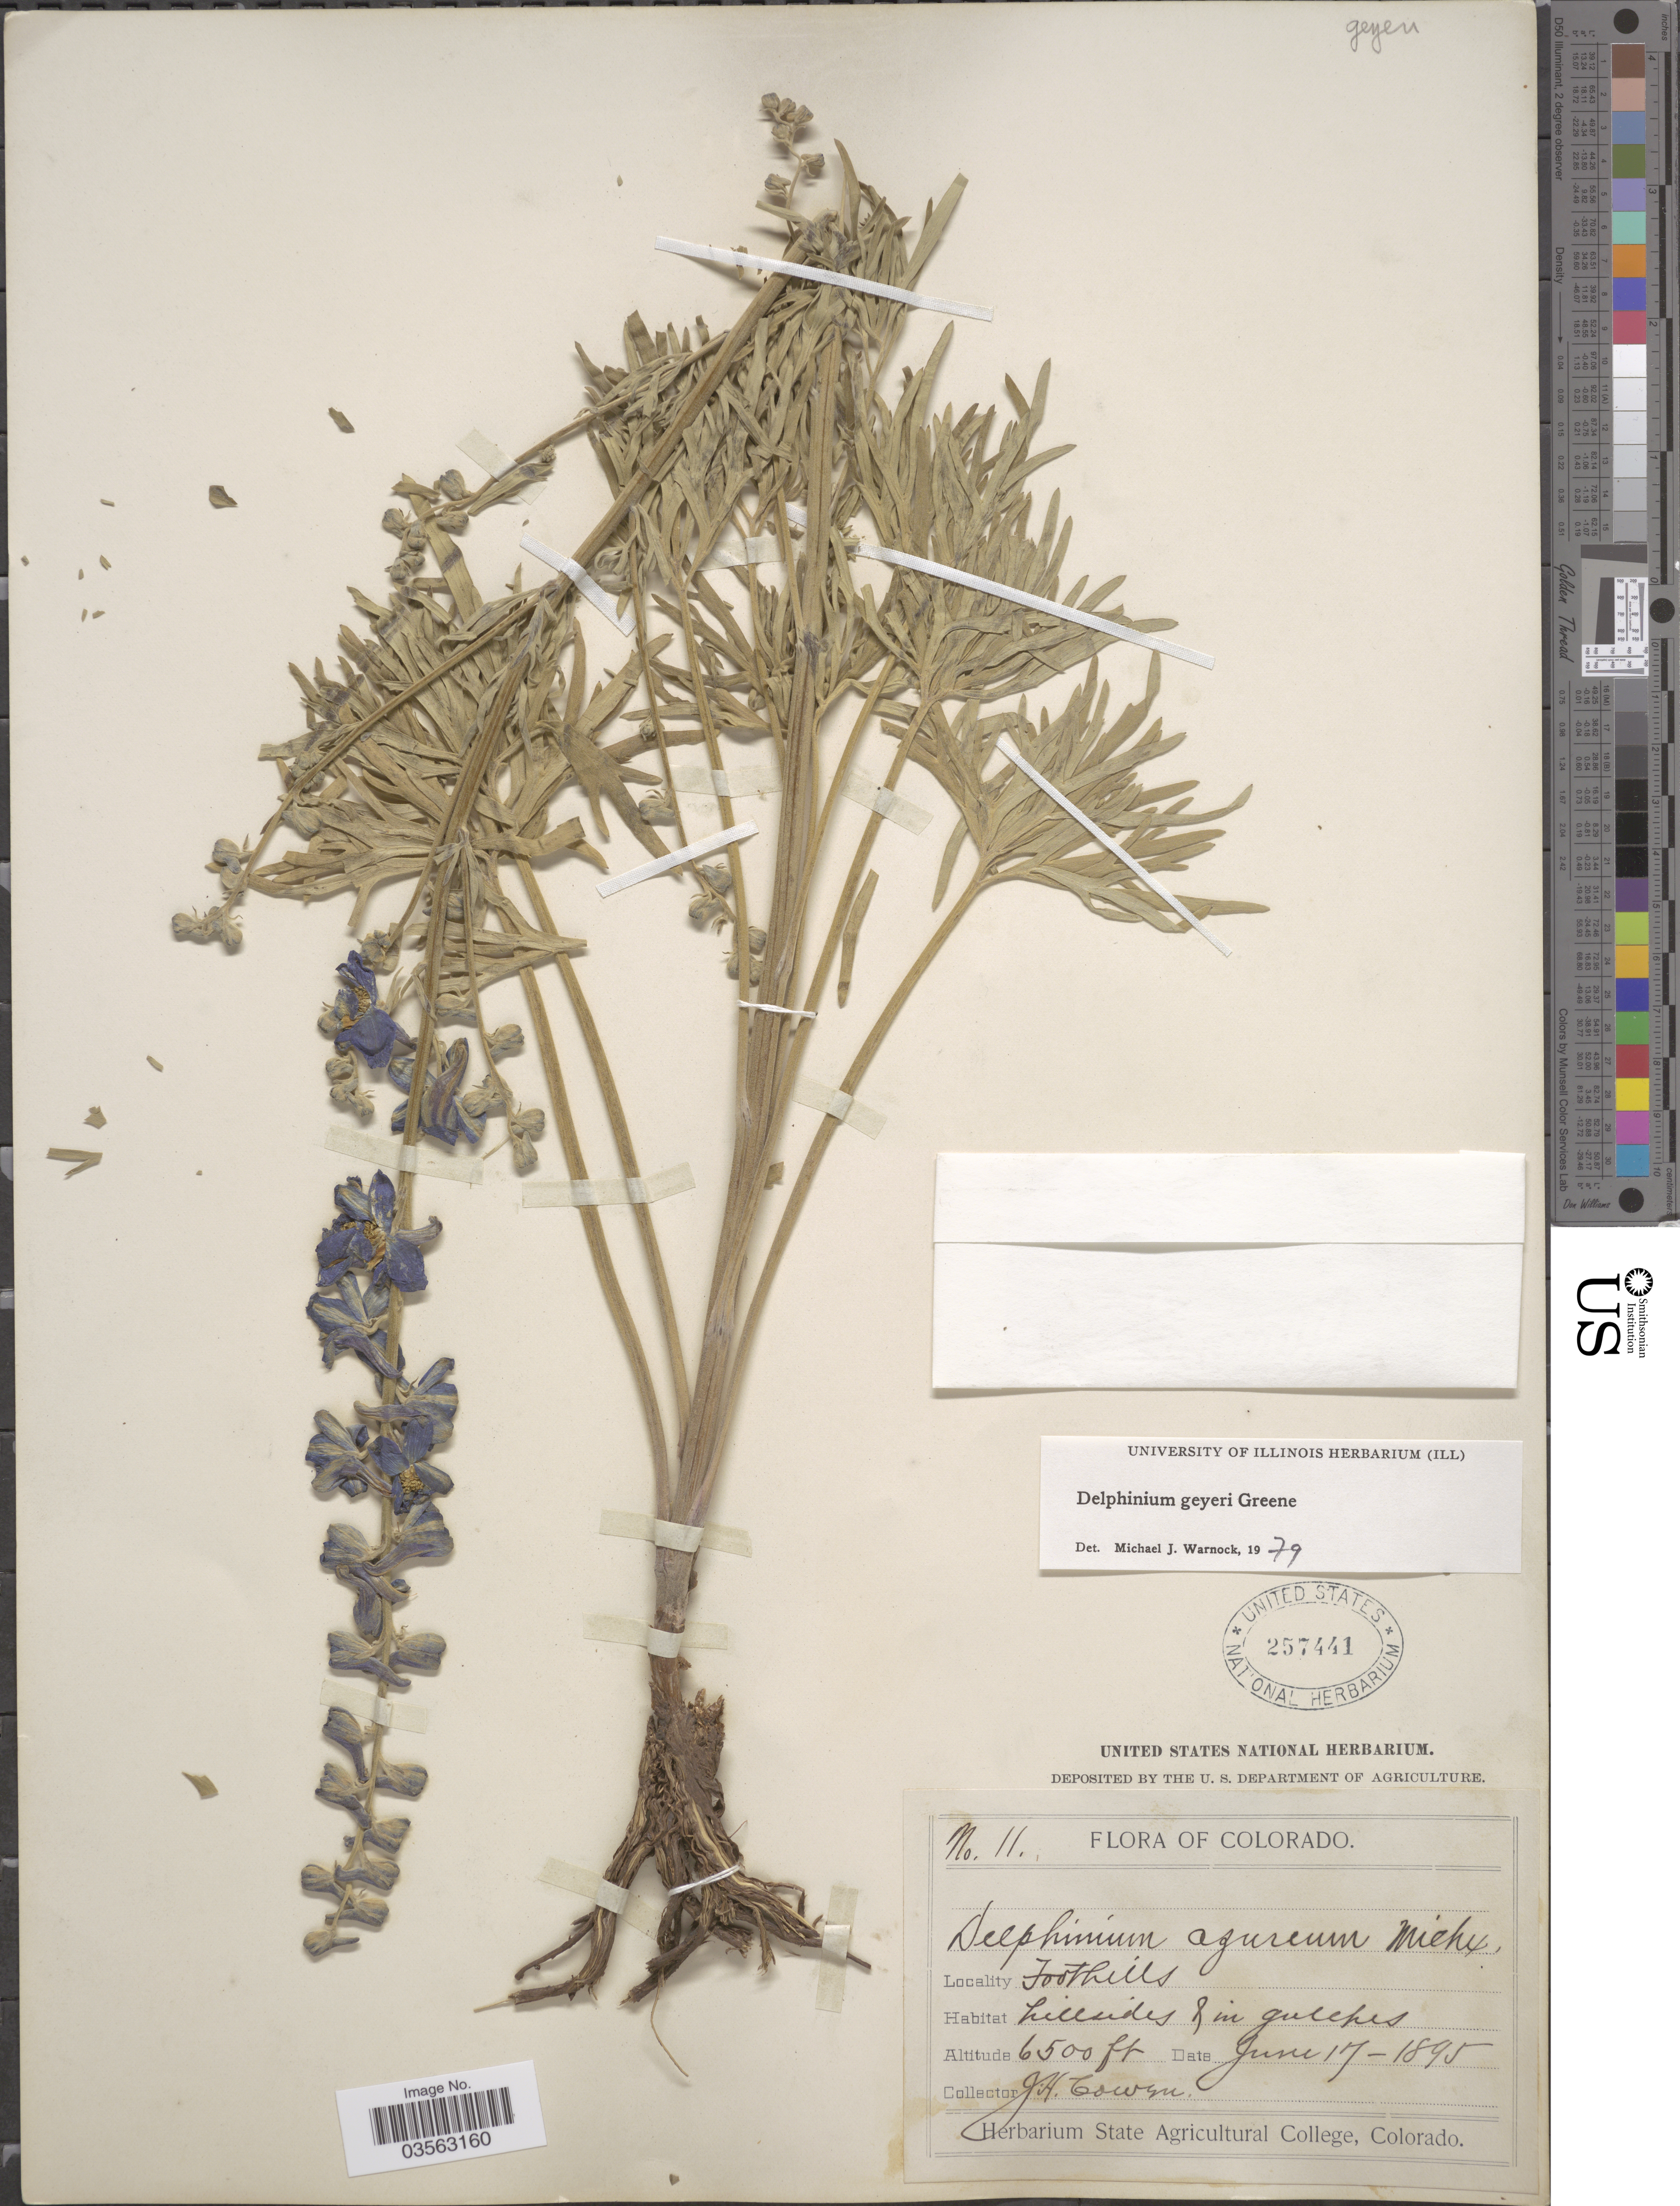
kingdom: Plantae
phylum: Tracheophyta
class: Magnoliopsida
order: Ranunculales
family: Ranunculaceae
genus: Delphinium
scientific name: Delphinium geyeri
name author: Greene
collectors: J. H. Cowen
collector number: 11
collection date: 1895-06-17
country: United States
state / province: Colorado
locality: Foothills.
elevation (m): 1981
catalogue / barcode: US 257441